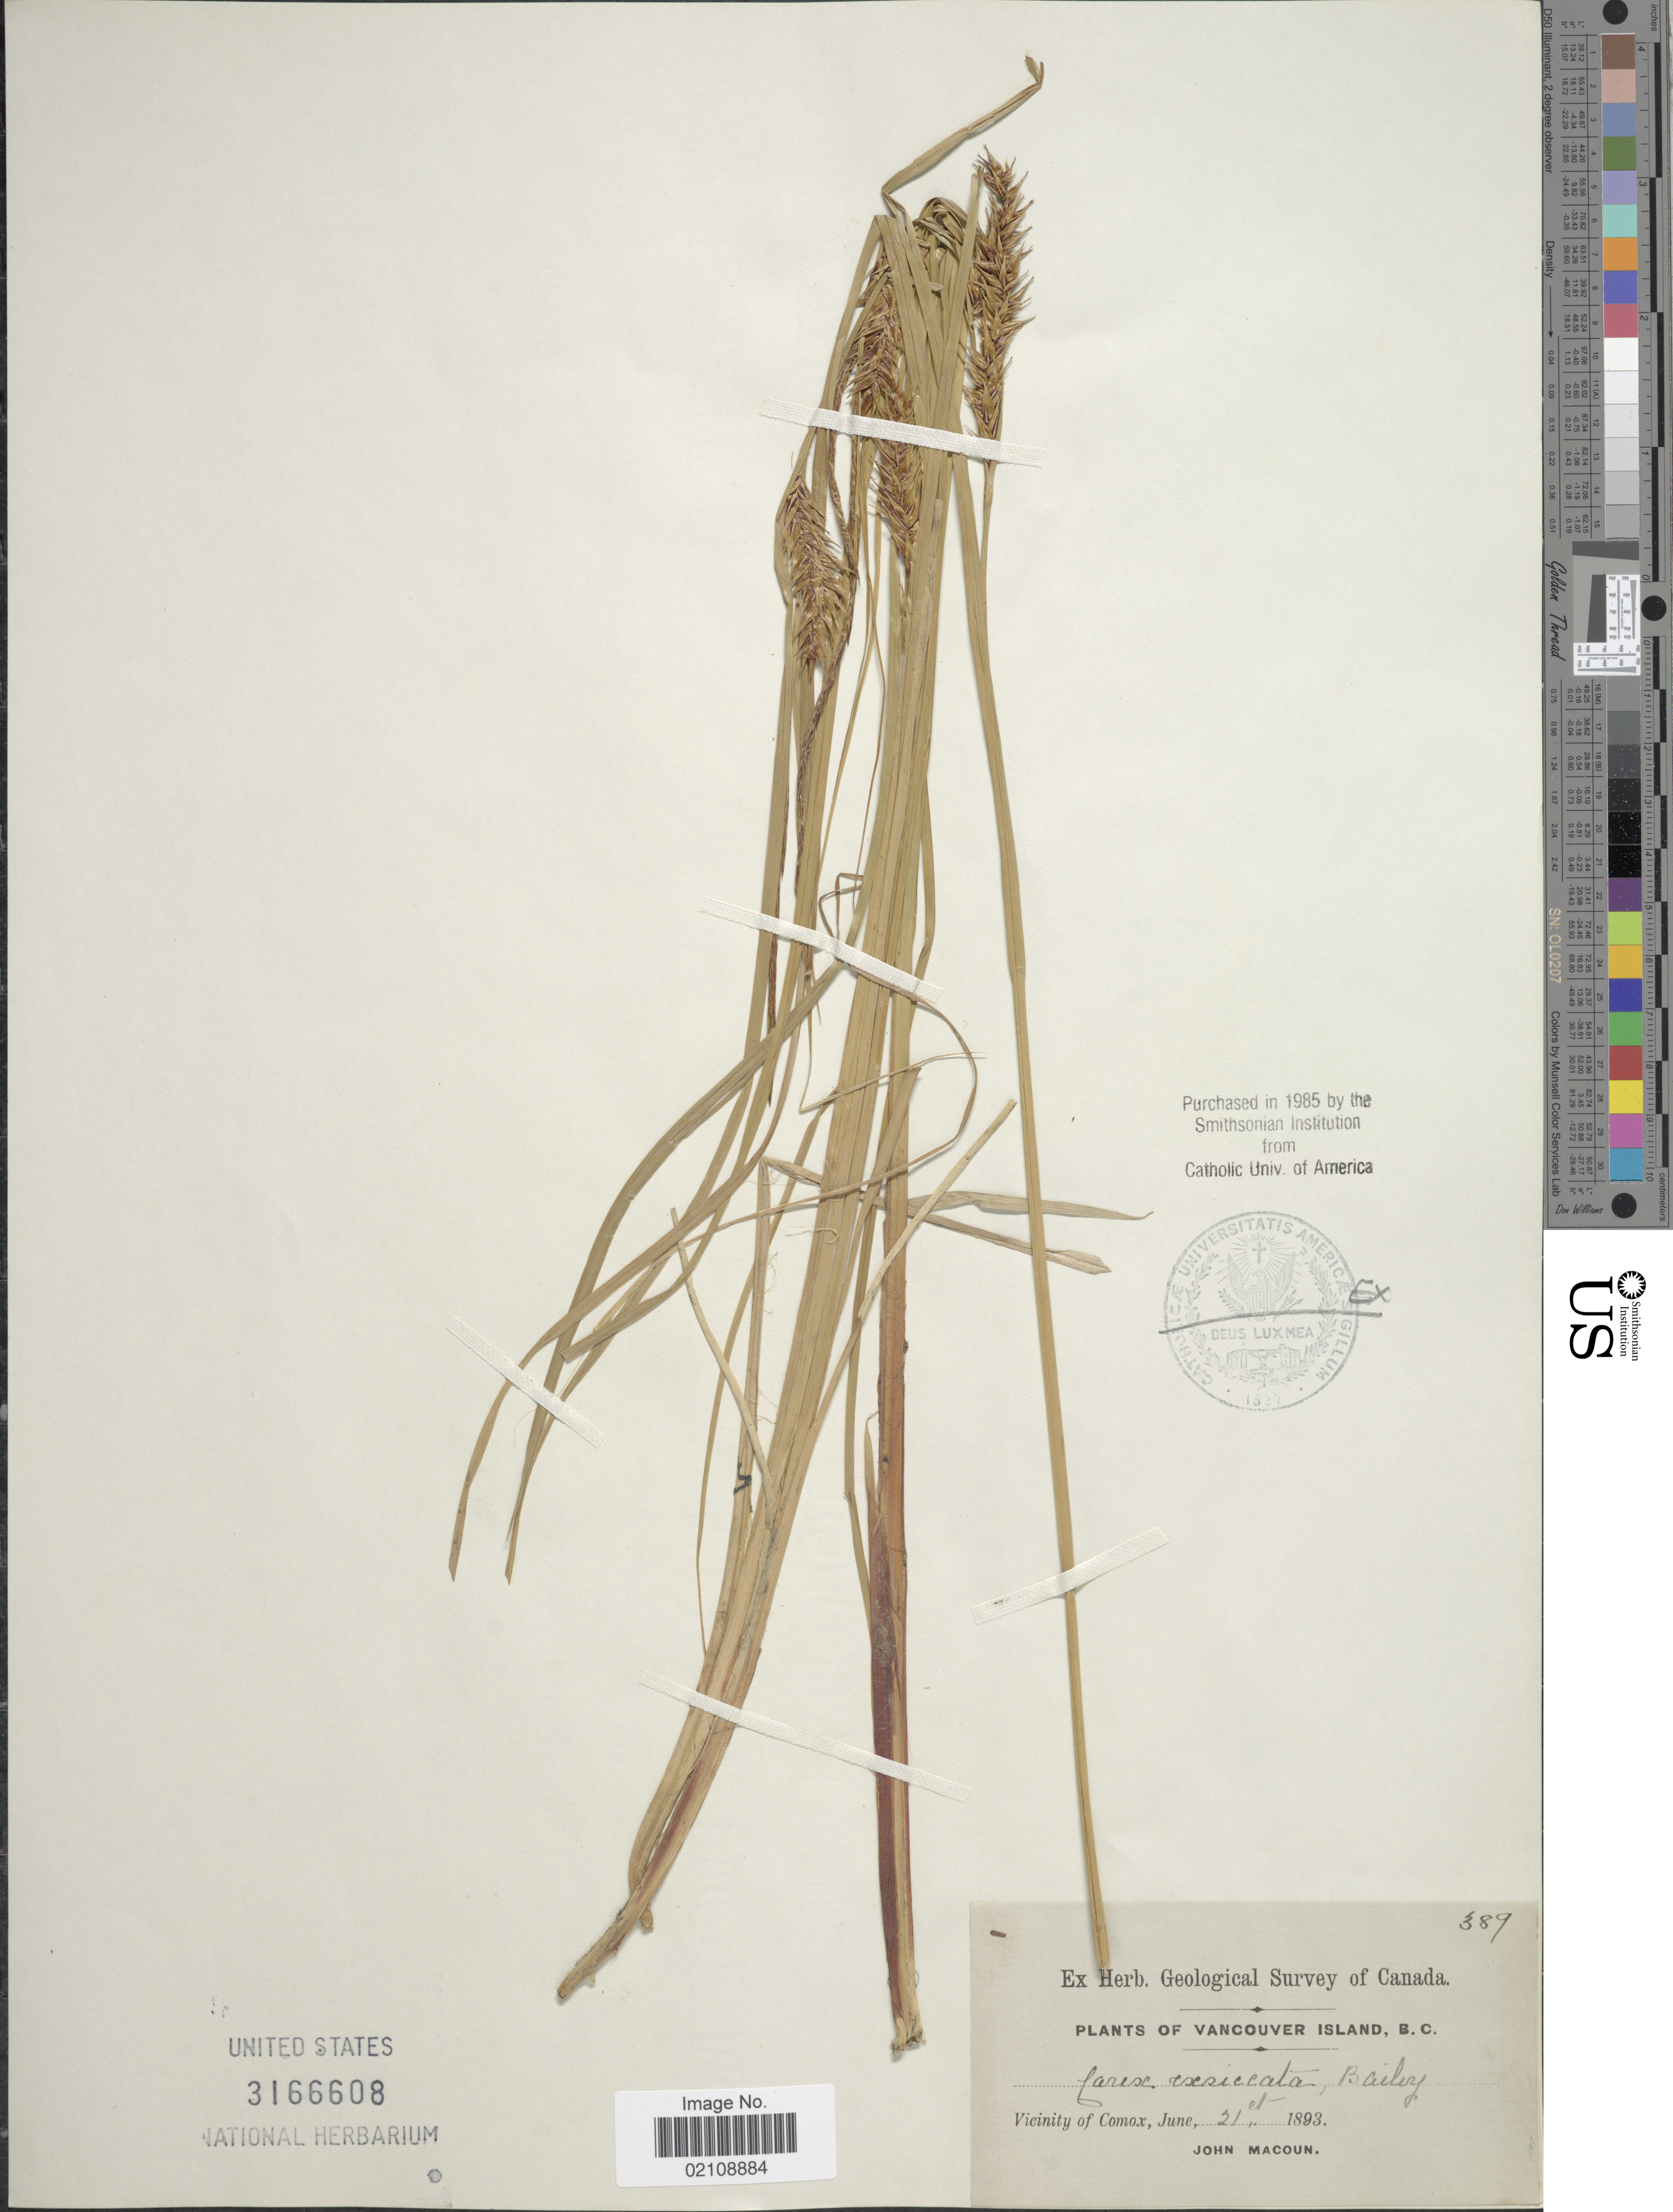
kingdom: Plantae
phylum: Tracheophyta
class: Liliopsida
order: Poales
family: Cyperaceae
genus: Carex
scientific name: Carex exsiccata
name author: L.H. Bailey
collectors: J. M. Macoun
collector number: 389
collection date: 1893-06-21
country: Canada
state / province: British Columbia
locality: Vancouver Island, Vicinity of Comox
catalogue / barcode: US 3166608